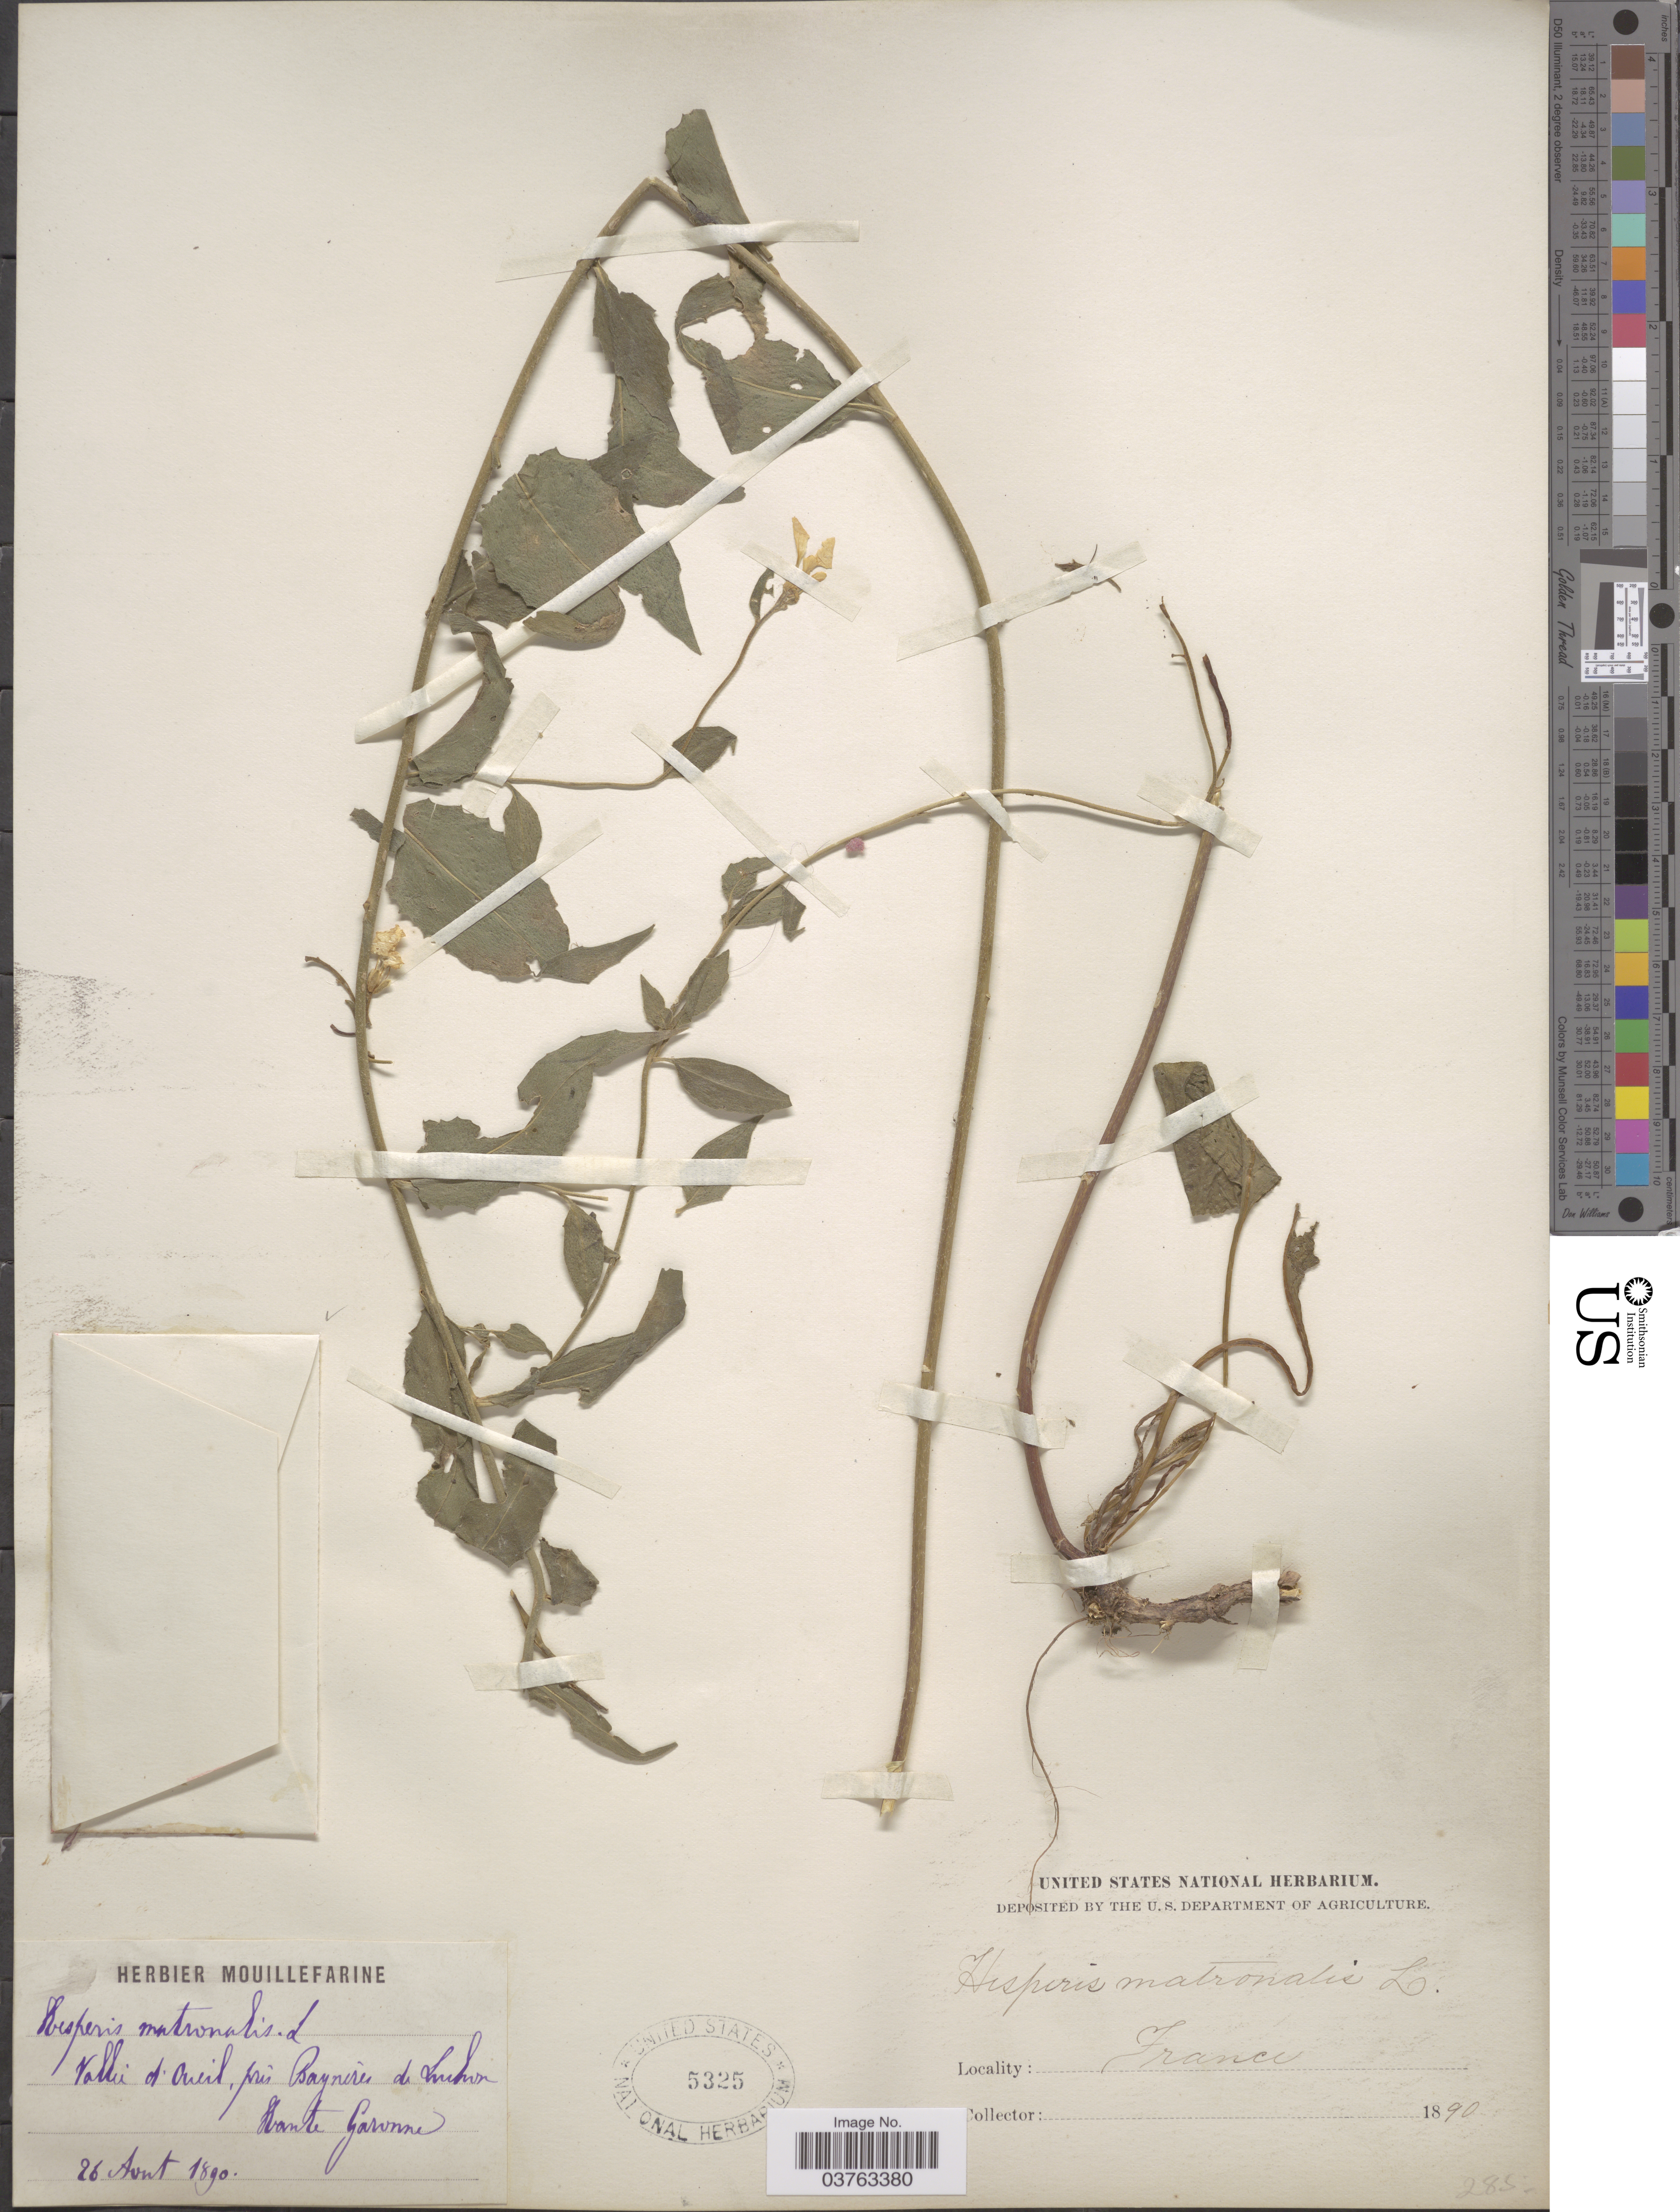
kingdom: Plantae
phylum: Tracheophyta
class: Magnoliopsida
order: Brassicales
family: Brassicaceae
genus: Hesperis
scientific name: Hesperis matronalis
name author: L.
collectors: ex herb. Mouillefarine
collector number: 285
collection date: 1890-08-26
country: France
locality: Vallee d'Orient, pres Bagneres de Luchon, Haute Garonne.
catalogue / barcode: US 5325